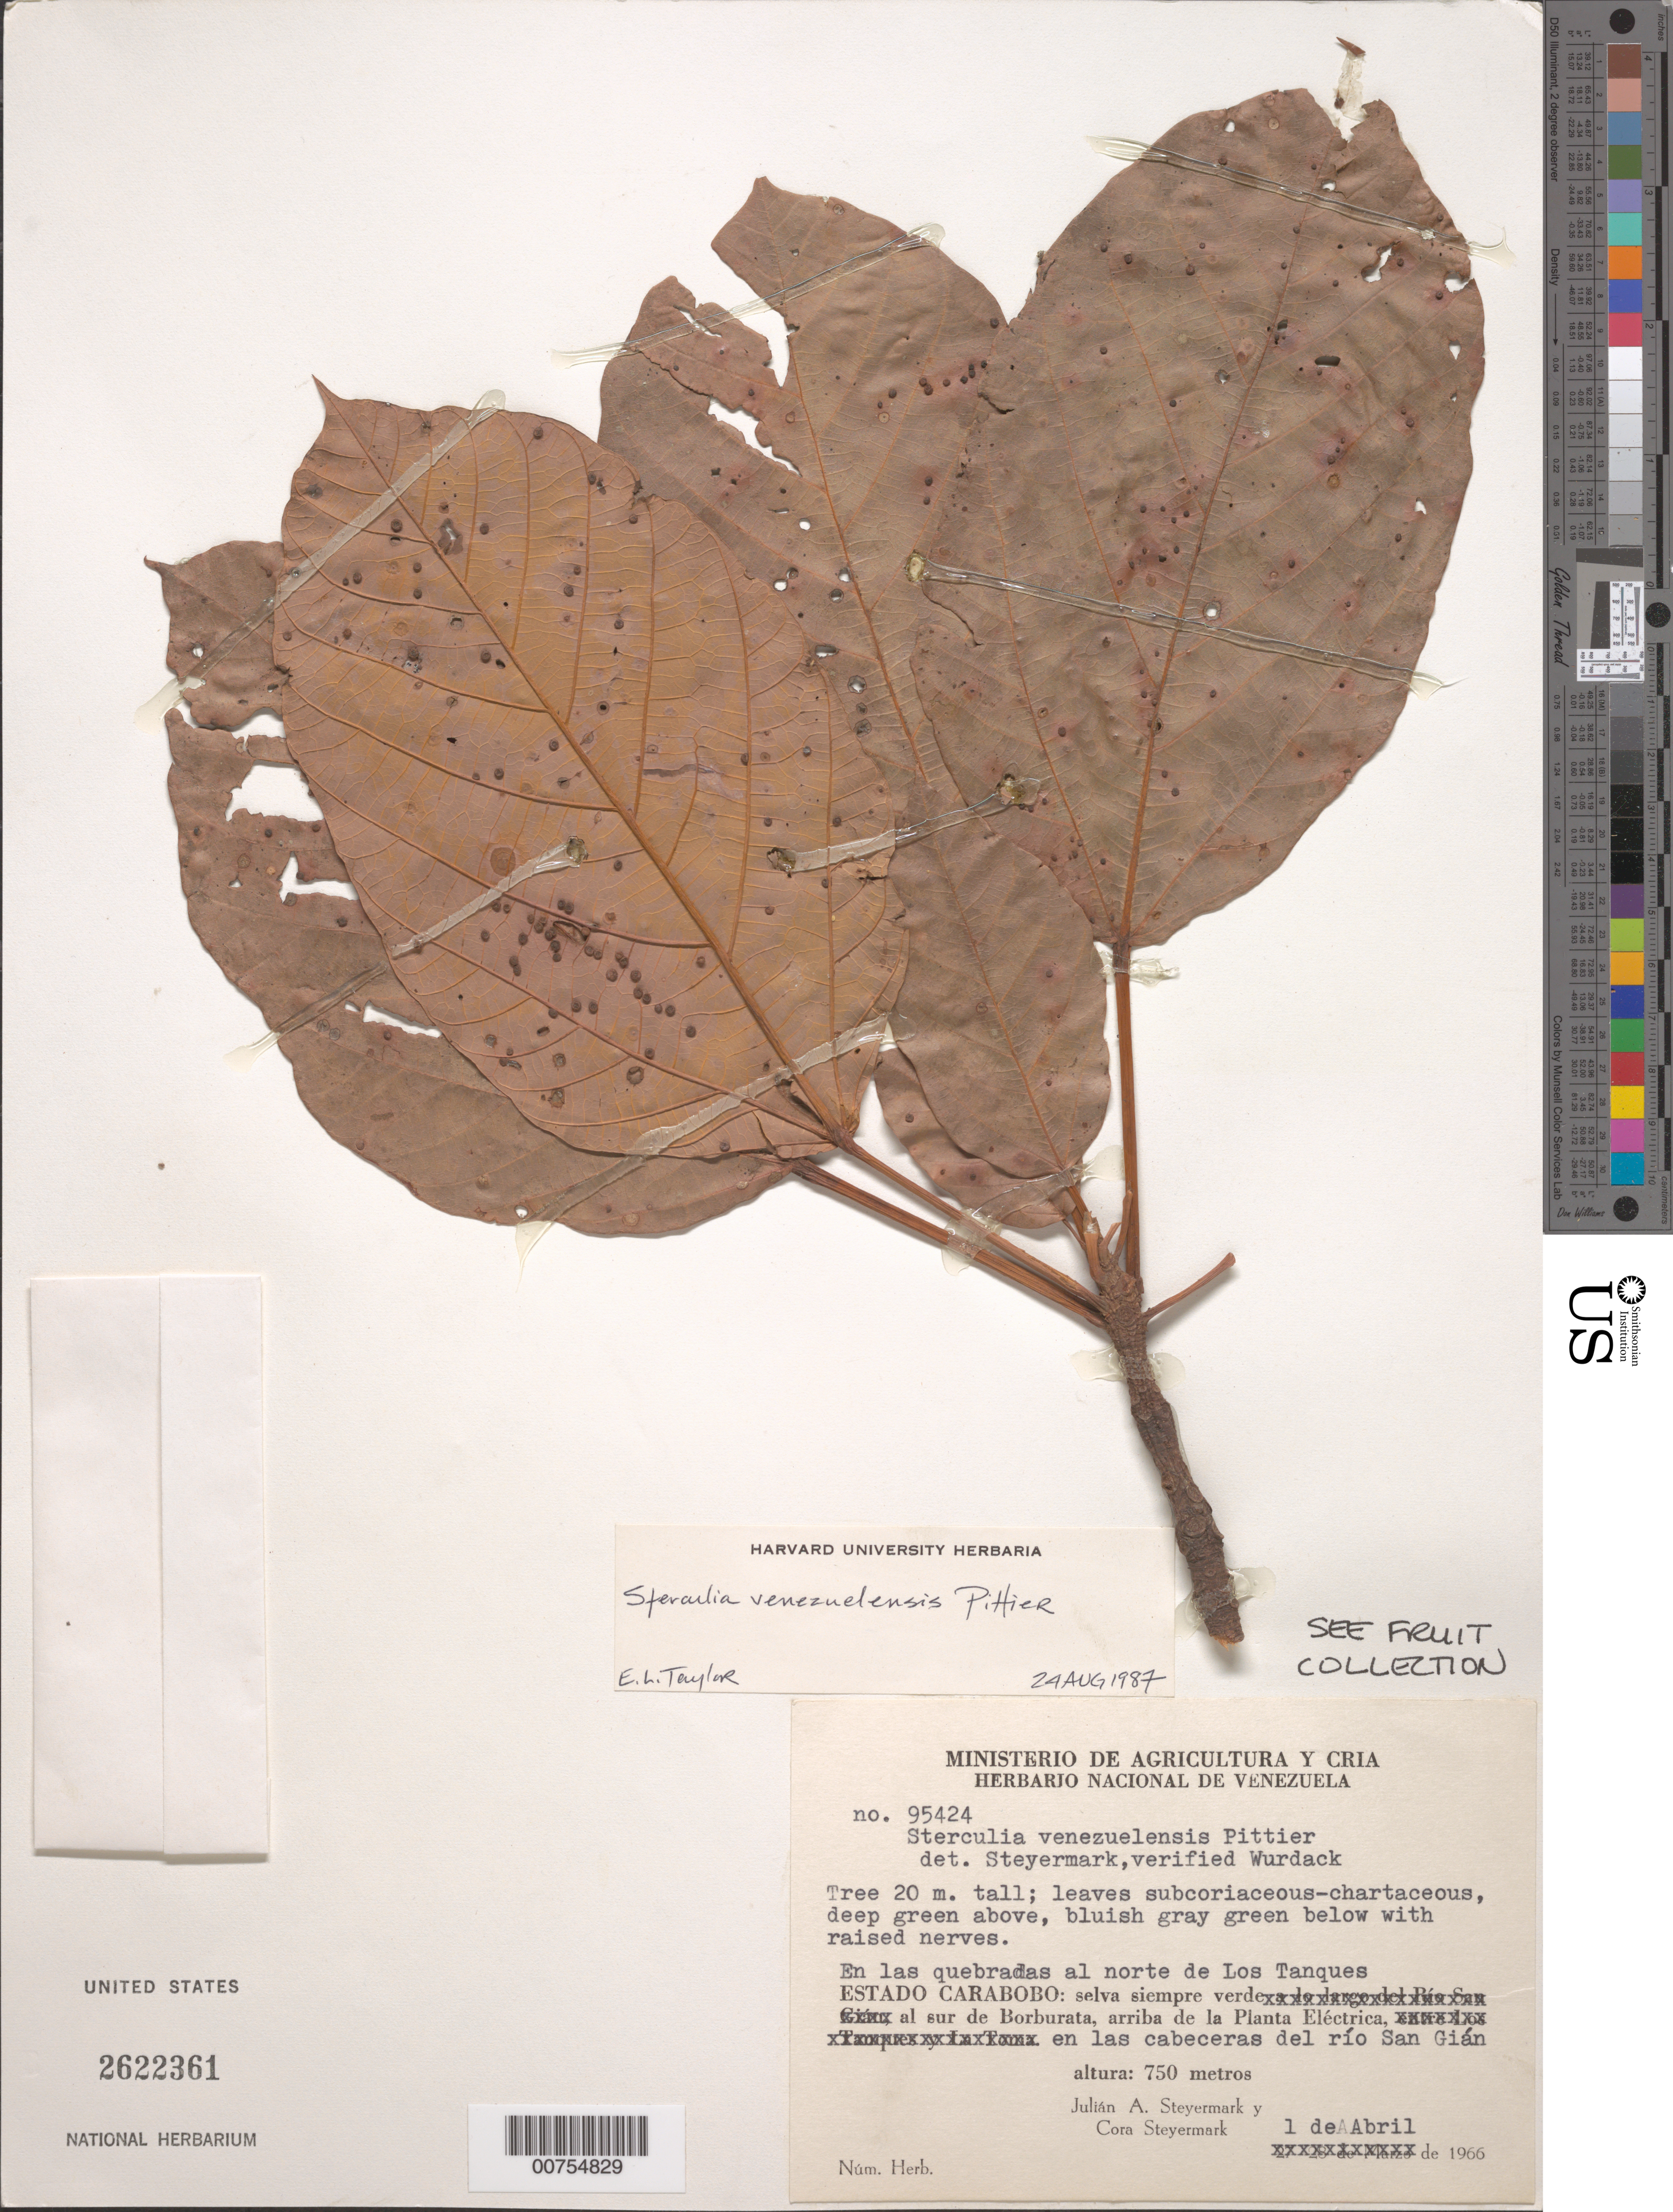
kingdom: Plantae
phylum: Tracheophyta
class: Magnoliopsida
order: Malvales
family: Malvaceae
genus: Sterculia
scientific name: Sterculia venezuelensis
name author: Pittier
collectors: J. Steyermark & C. Steyermark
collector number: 95424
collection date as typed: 01 Apr 1966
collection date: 1966-04-01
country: Venezuela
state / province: Carabobo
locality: En las quebradas al norte de Los Tanques; al sur de Borburata, arriba de la Planta Eléctrica, en las cabeceras del río San Gián.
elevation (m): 750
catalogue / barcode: US 2622361